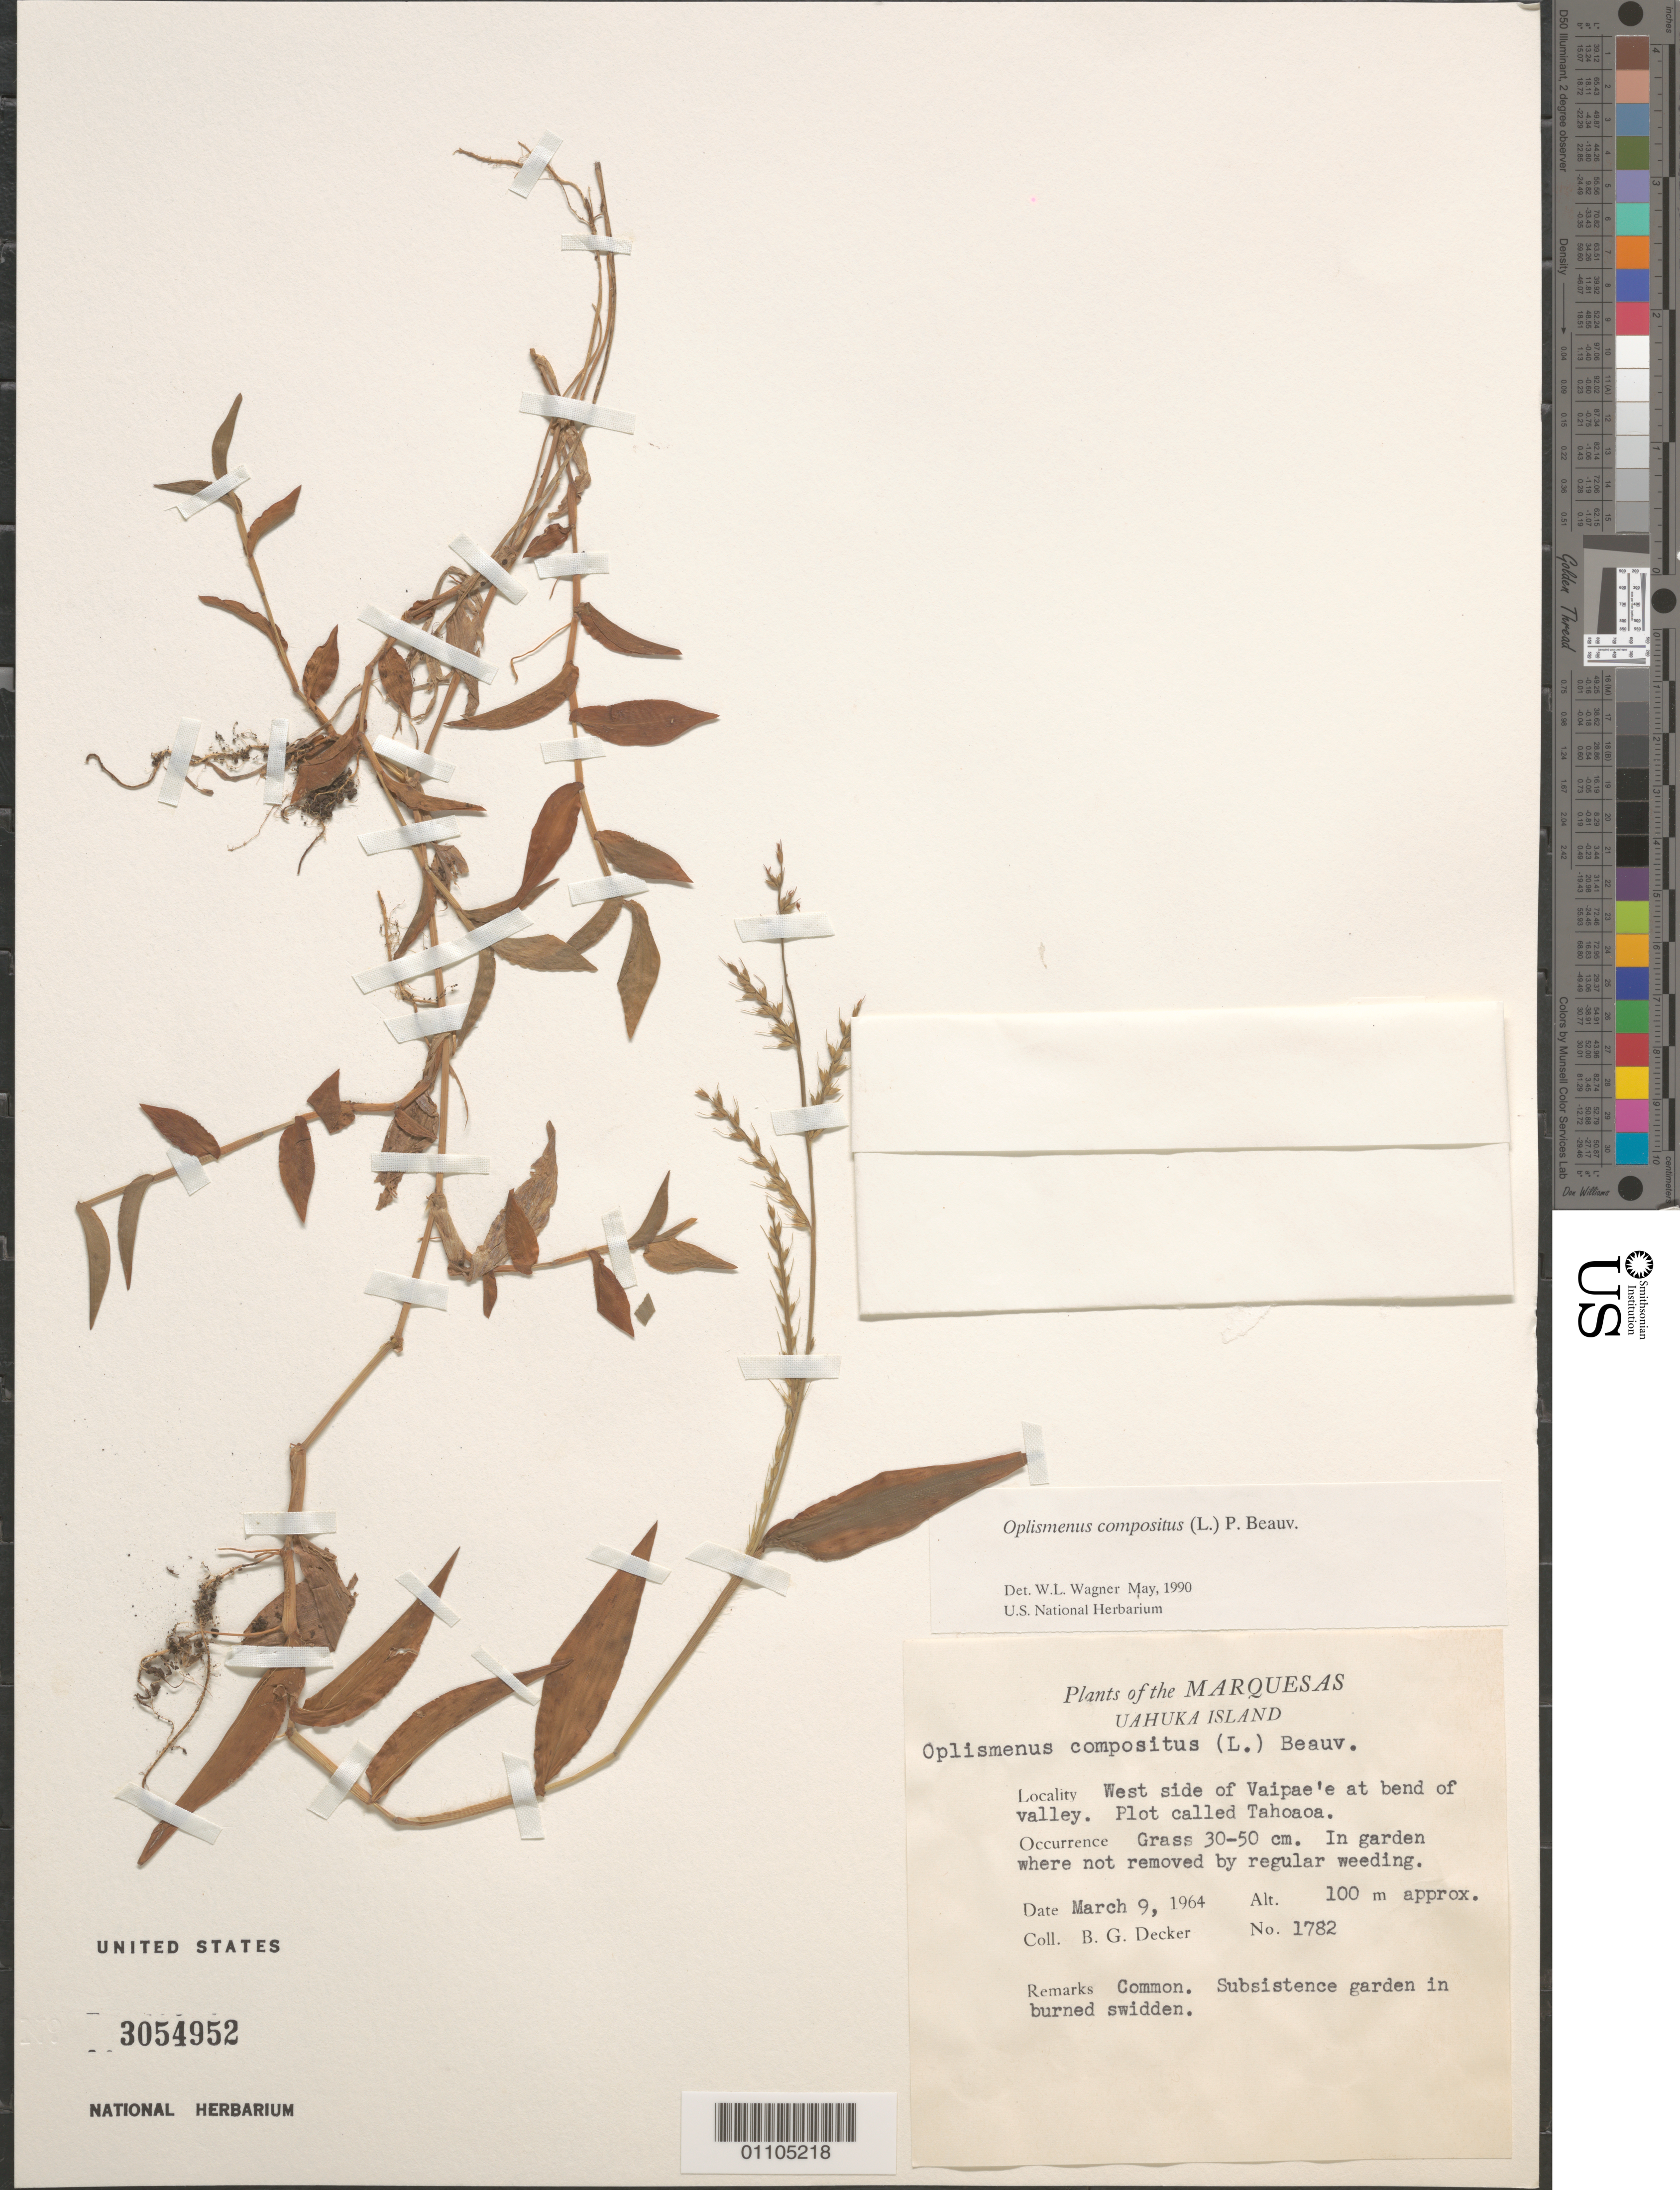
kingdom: Plantae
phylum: Tracheophyta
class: Liliopsida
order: Poales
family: Poaceae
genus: Oplismenus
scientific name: Oplismenus compositus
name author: (L.) P. Beauv.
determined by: Wagner, W. L., (BOT), Smithsonian Institution - National Museum of Natural History (UNITED STATES)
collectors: B. G. Decker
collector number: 1782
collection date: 1964-03-09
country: French Polynesia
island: Ua Huka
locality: W side of Vaipae'e at bend of valley, plot called Tahoaoa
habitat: Subsistence garden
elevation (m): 100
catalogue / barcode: US 3054952